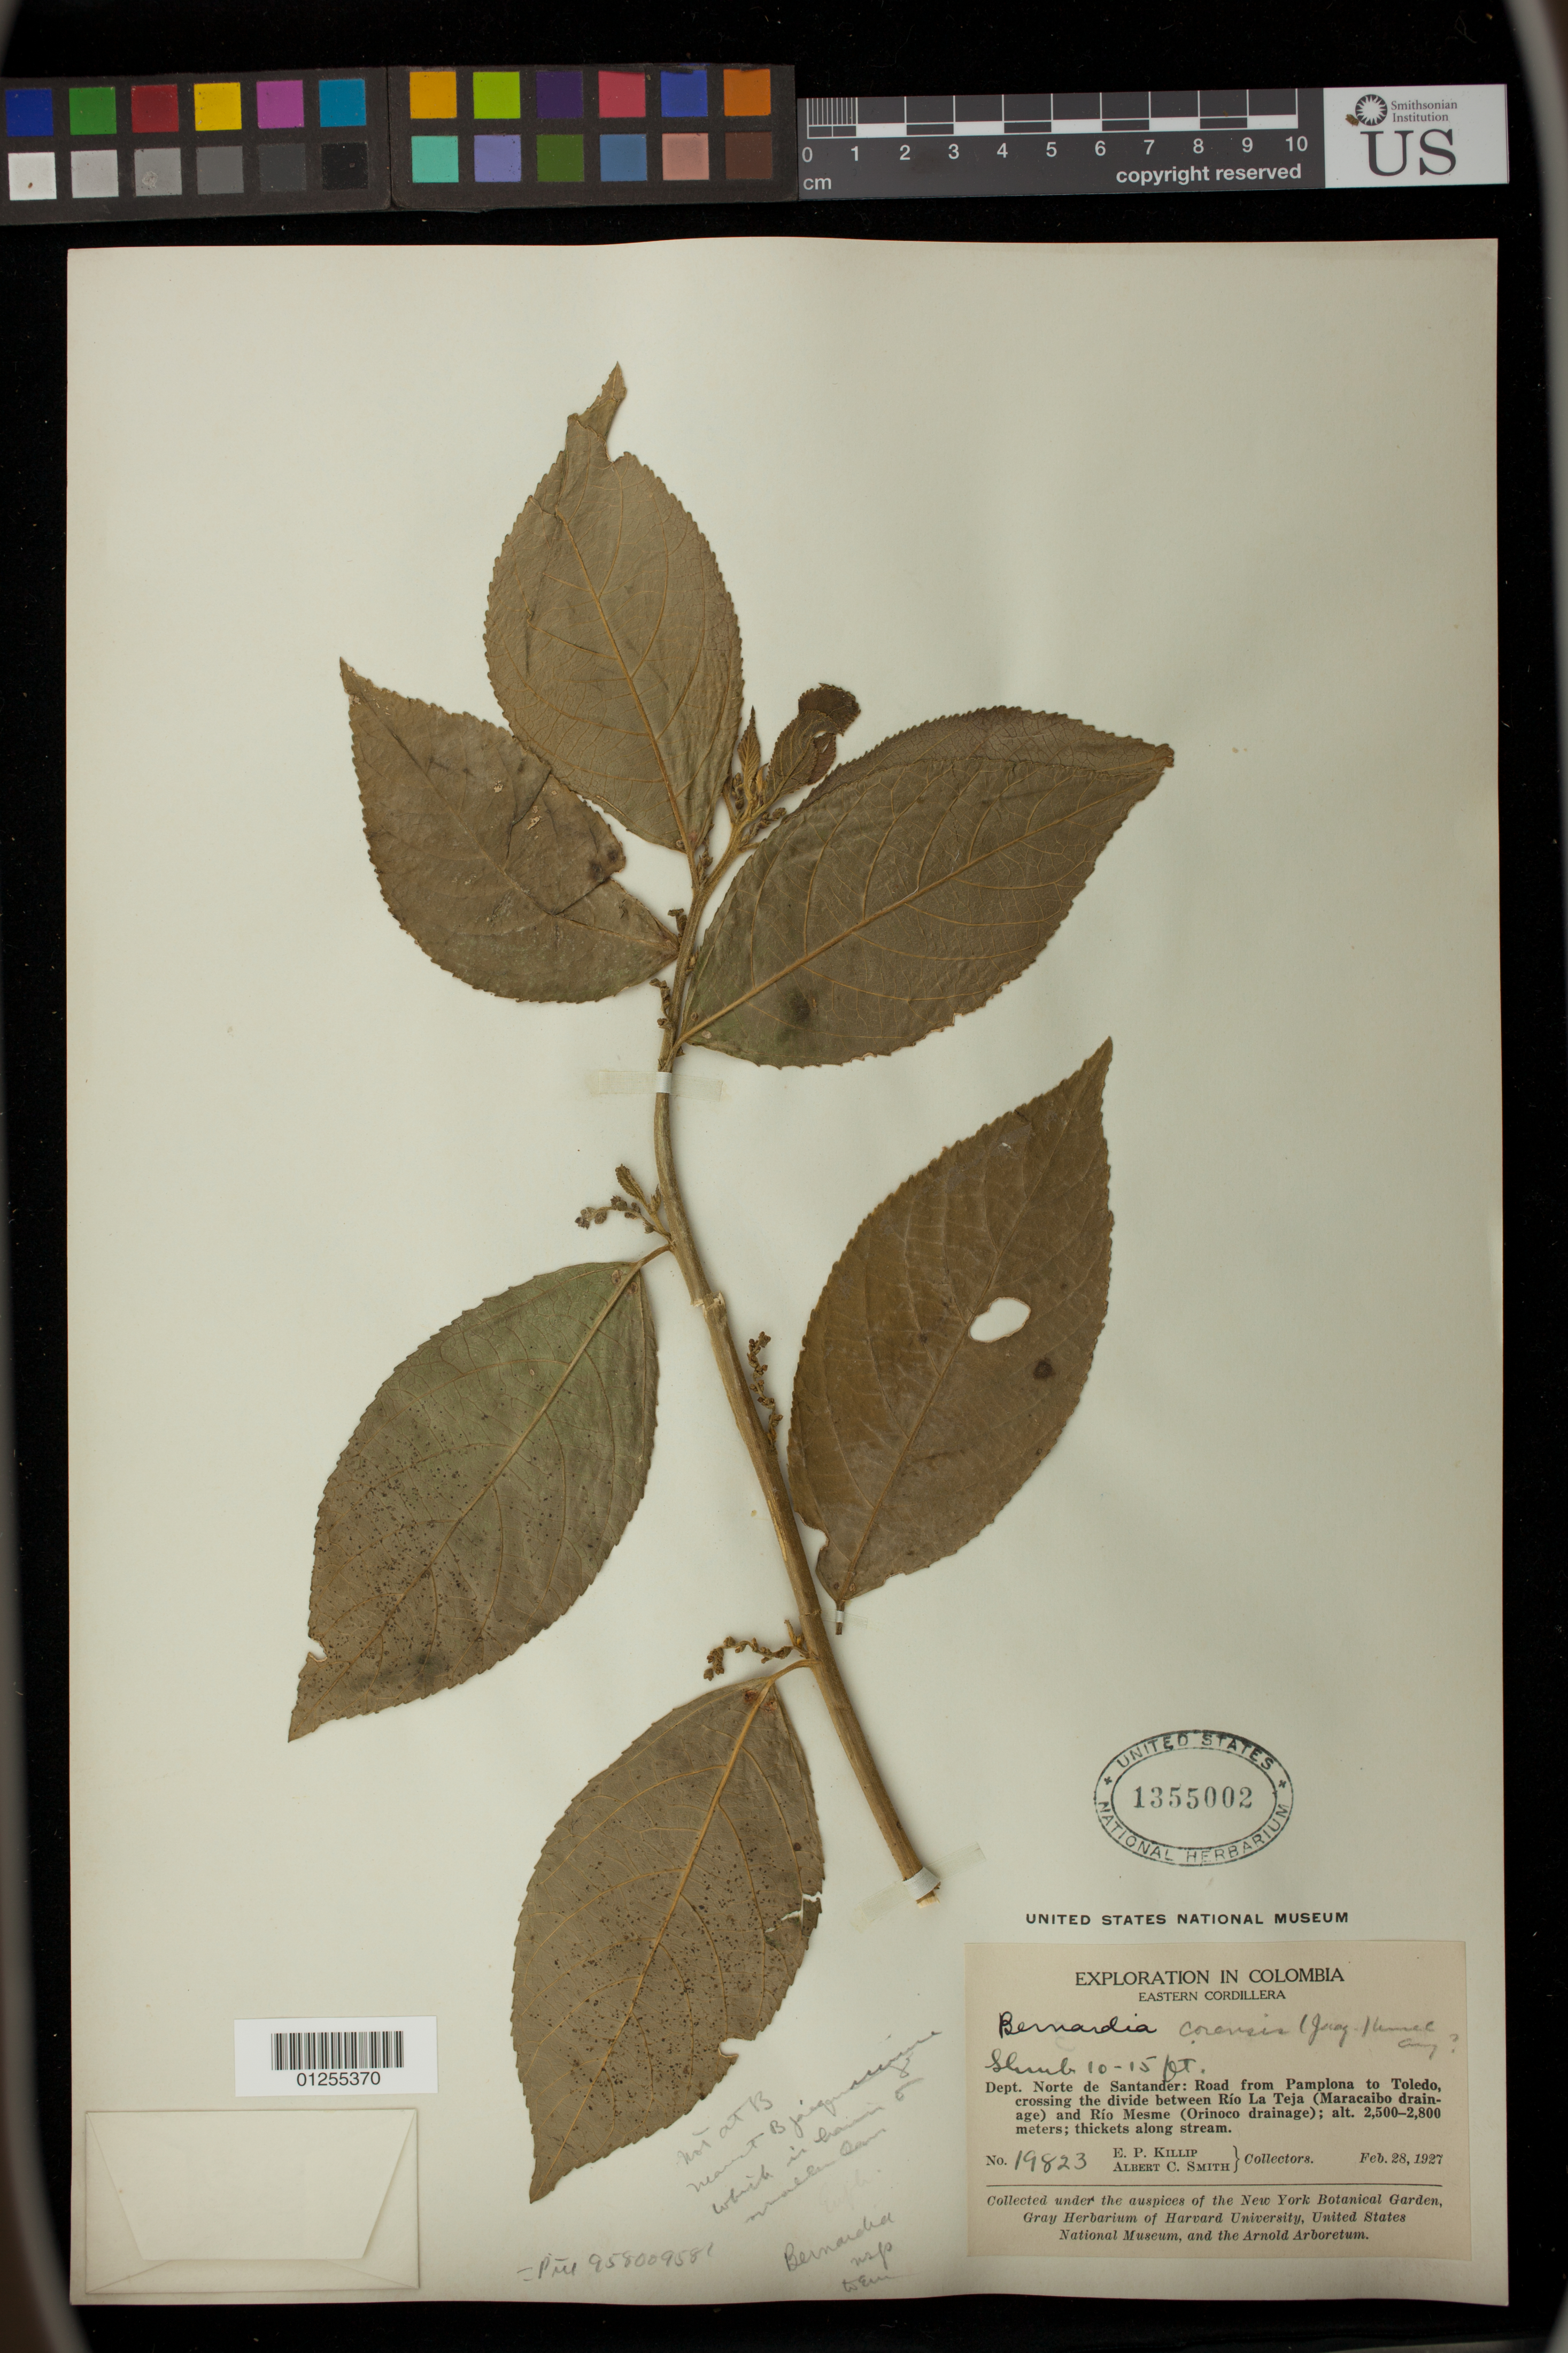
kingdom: Plantae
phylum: Tracheophyta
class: Magnoliopsida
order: Malpighiales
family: Euphorbiaceae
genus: Bernardia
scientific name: Bernardia corensis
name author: (Jacq.) Müll. Arg.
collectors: E. P. Killip & A. C. Smith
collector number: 19823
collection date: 1927-02-28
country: Colombia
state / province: Norte de Santander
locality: Road from Pamplona to Toledo, crossing the divide between Rio La Teja (Maracaibo drainage) and Rio Mesme (Orinoco drainage)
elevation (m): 2500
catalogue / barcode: US 1355002